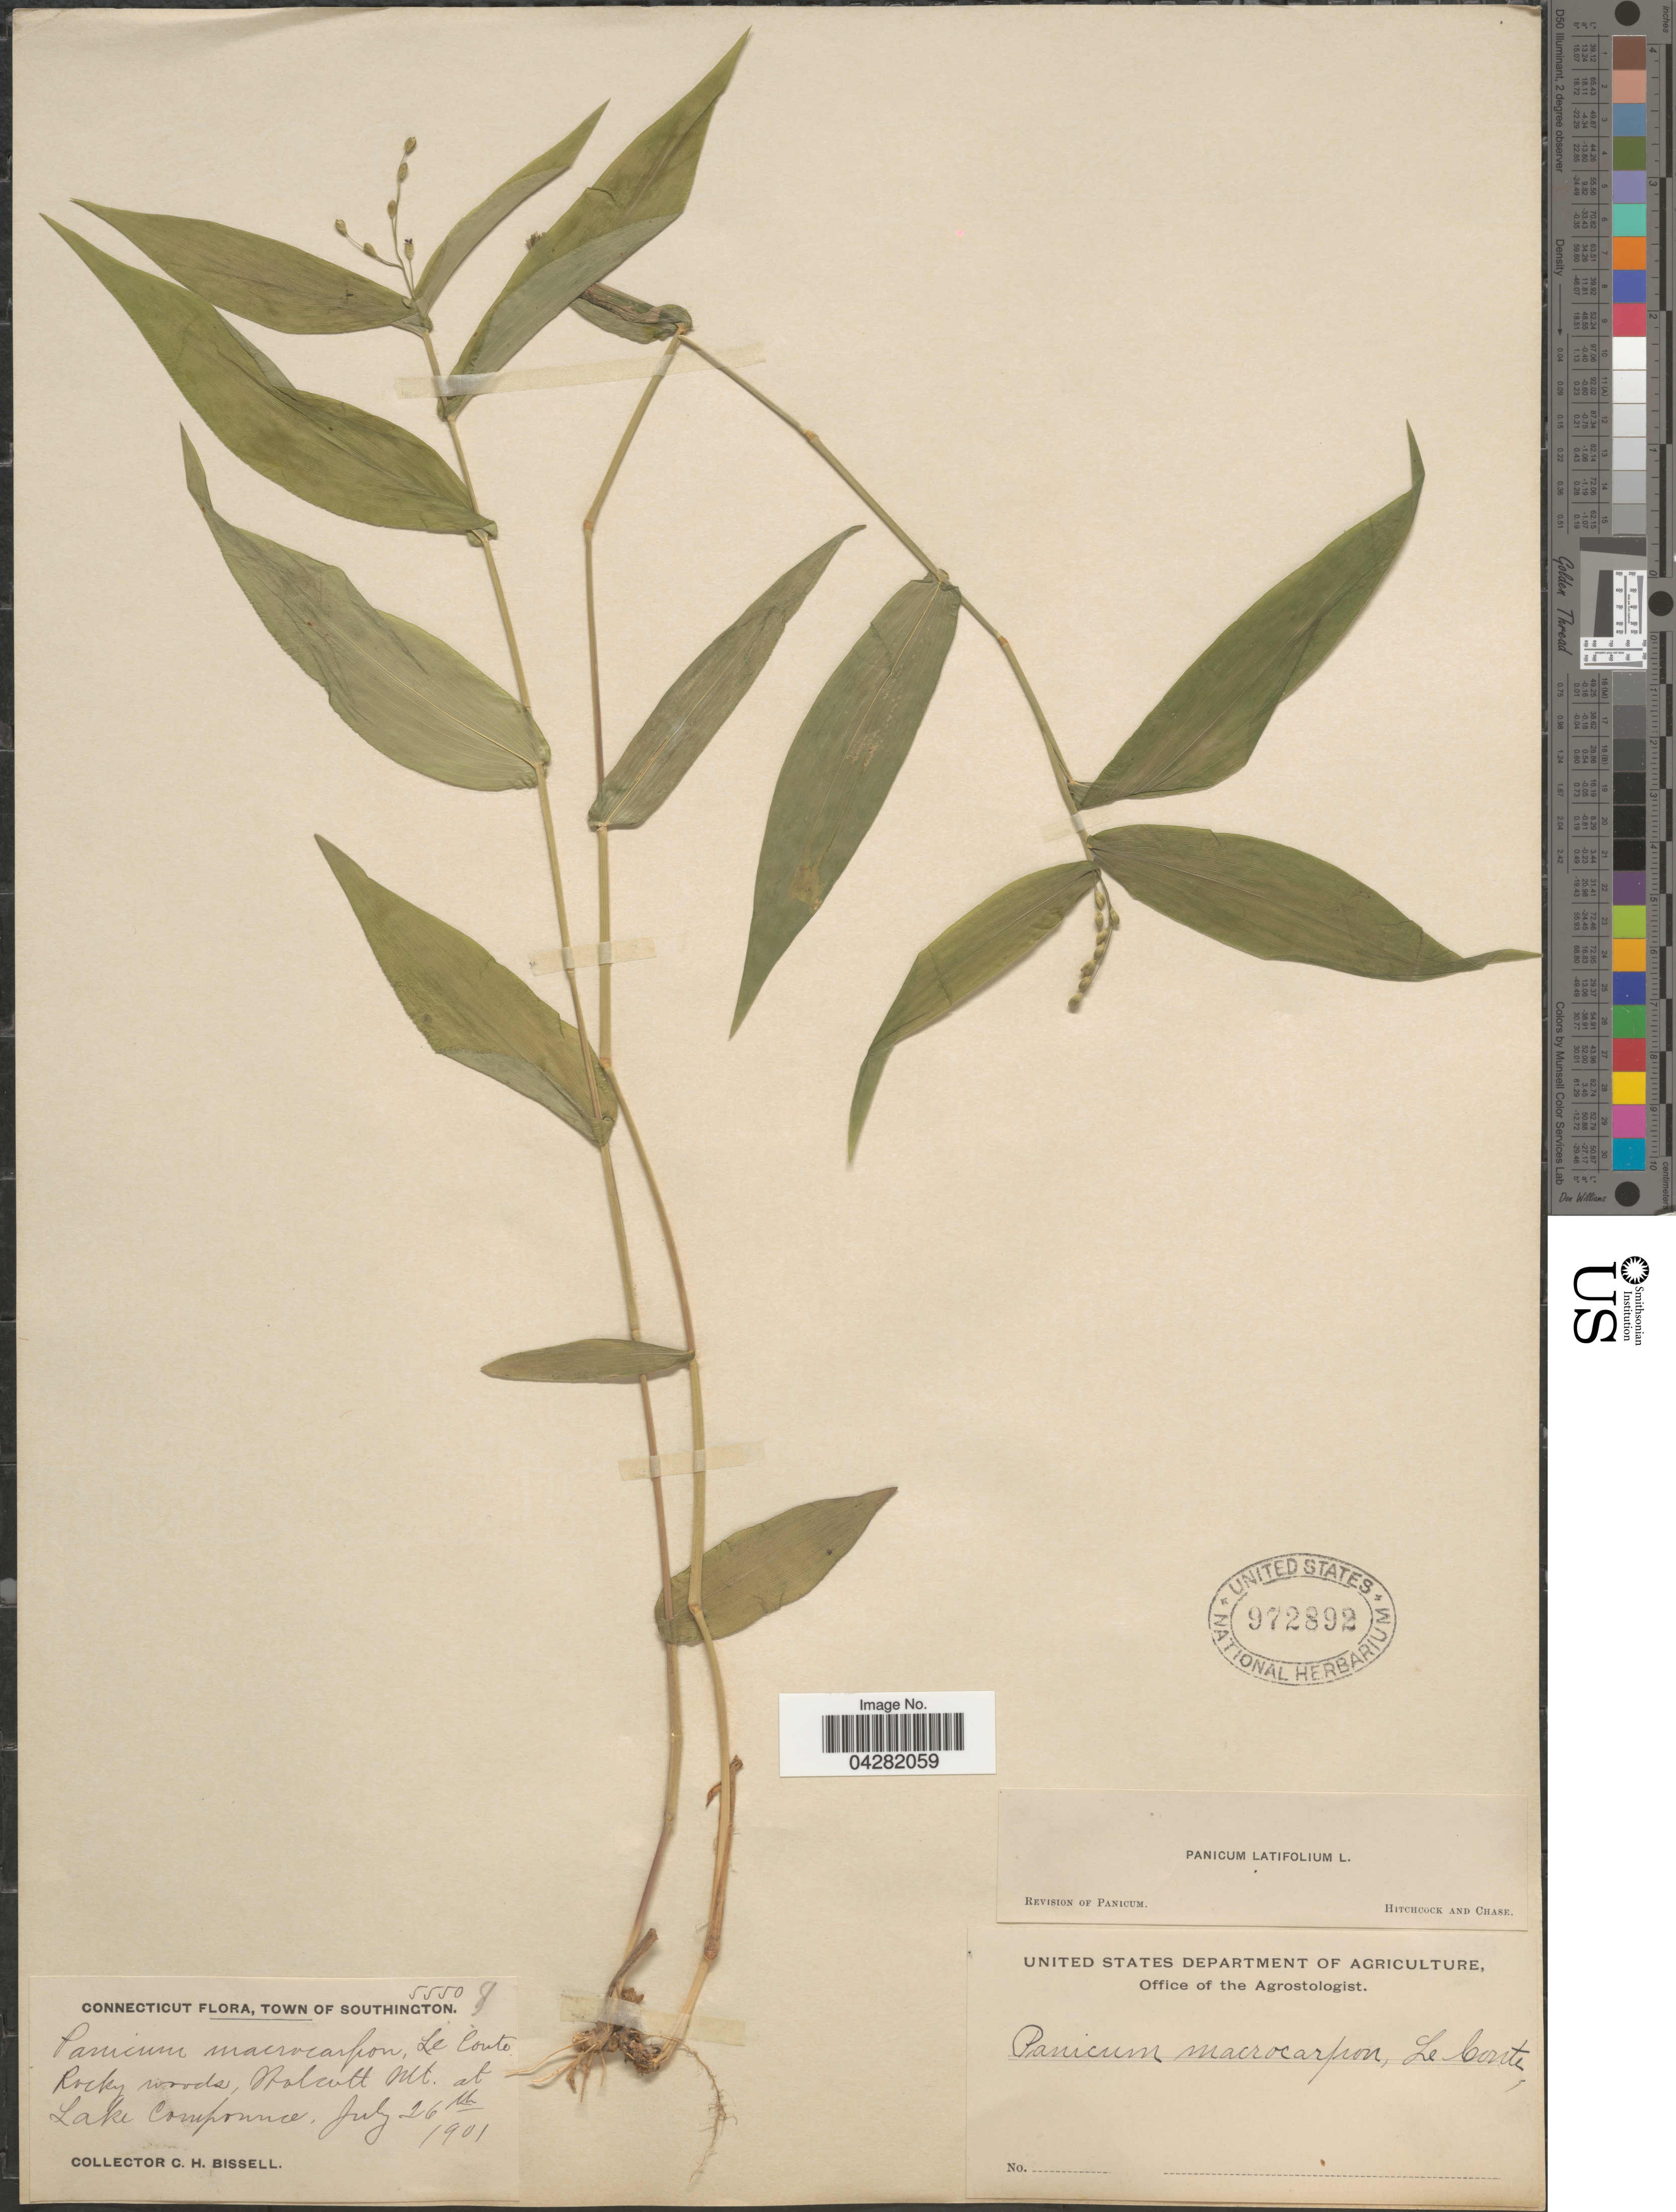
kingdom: Plantae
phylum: Tracheophyta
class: Liliopsida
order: Poales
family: Poaceae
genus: Dichanthelium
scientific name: Dichanthelium latifolium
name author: (L.) Harvill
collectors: C. Bissell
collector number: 5550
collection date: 1901-07-26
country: United States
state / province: Connecticut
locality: Town of Southington. Walcott Mt. at Lake Compounce.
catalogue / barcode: US 972892